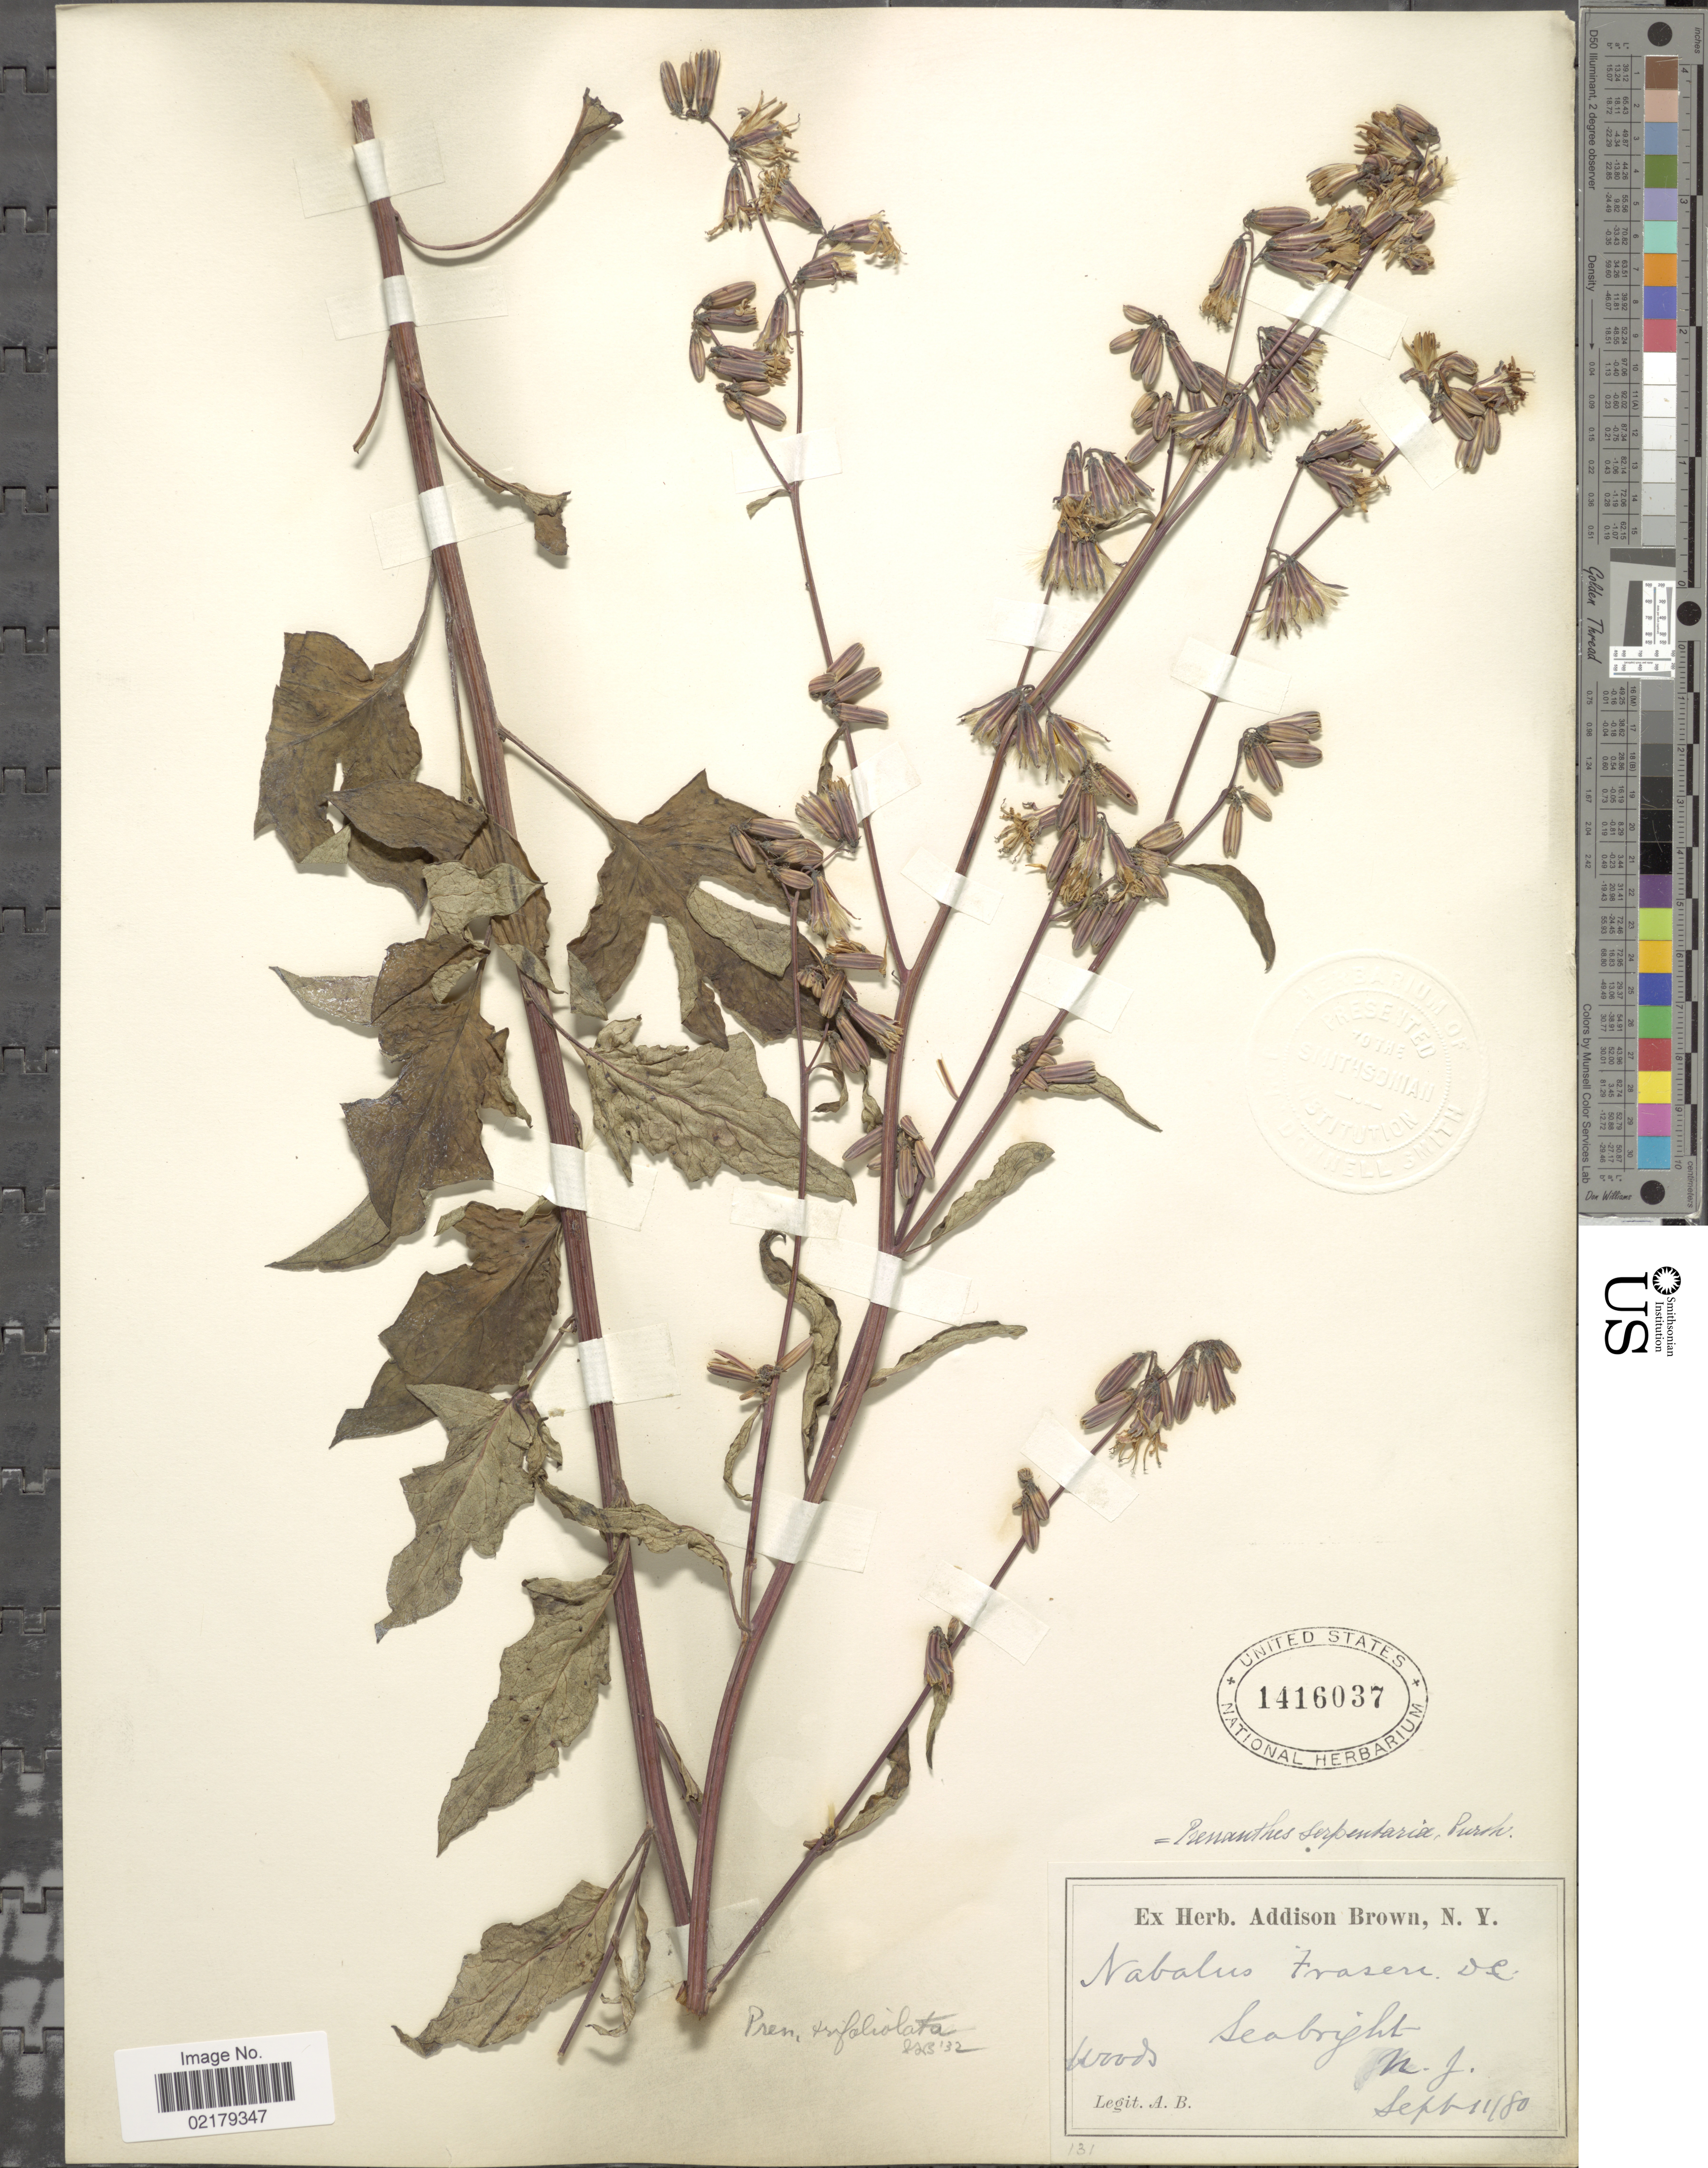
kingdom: Plantae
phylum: Tracheophyta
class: Magnoliopsida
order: Asterales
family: Asteraceae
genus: Nabalus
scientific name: Nabalus trifoliolatus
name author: Cass.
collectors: A. Brown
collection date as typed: Transcribed d/m/y: 11/9/80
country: United States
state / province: New Jersey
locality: Seabright, woods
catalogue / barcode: US 1416037